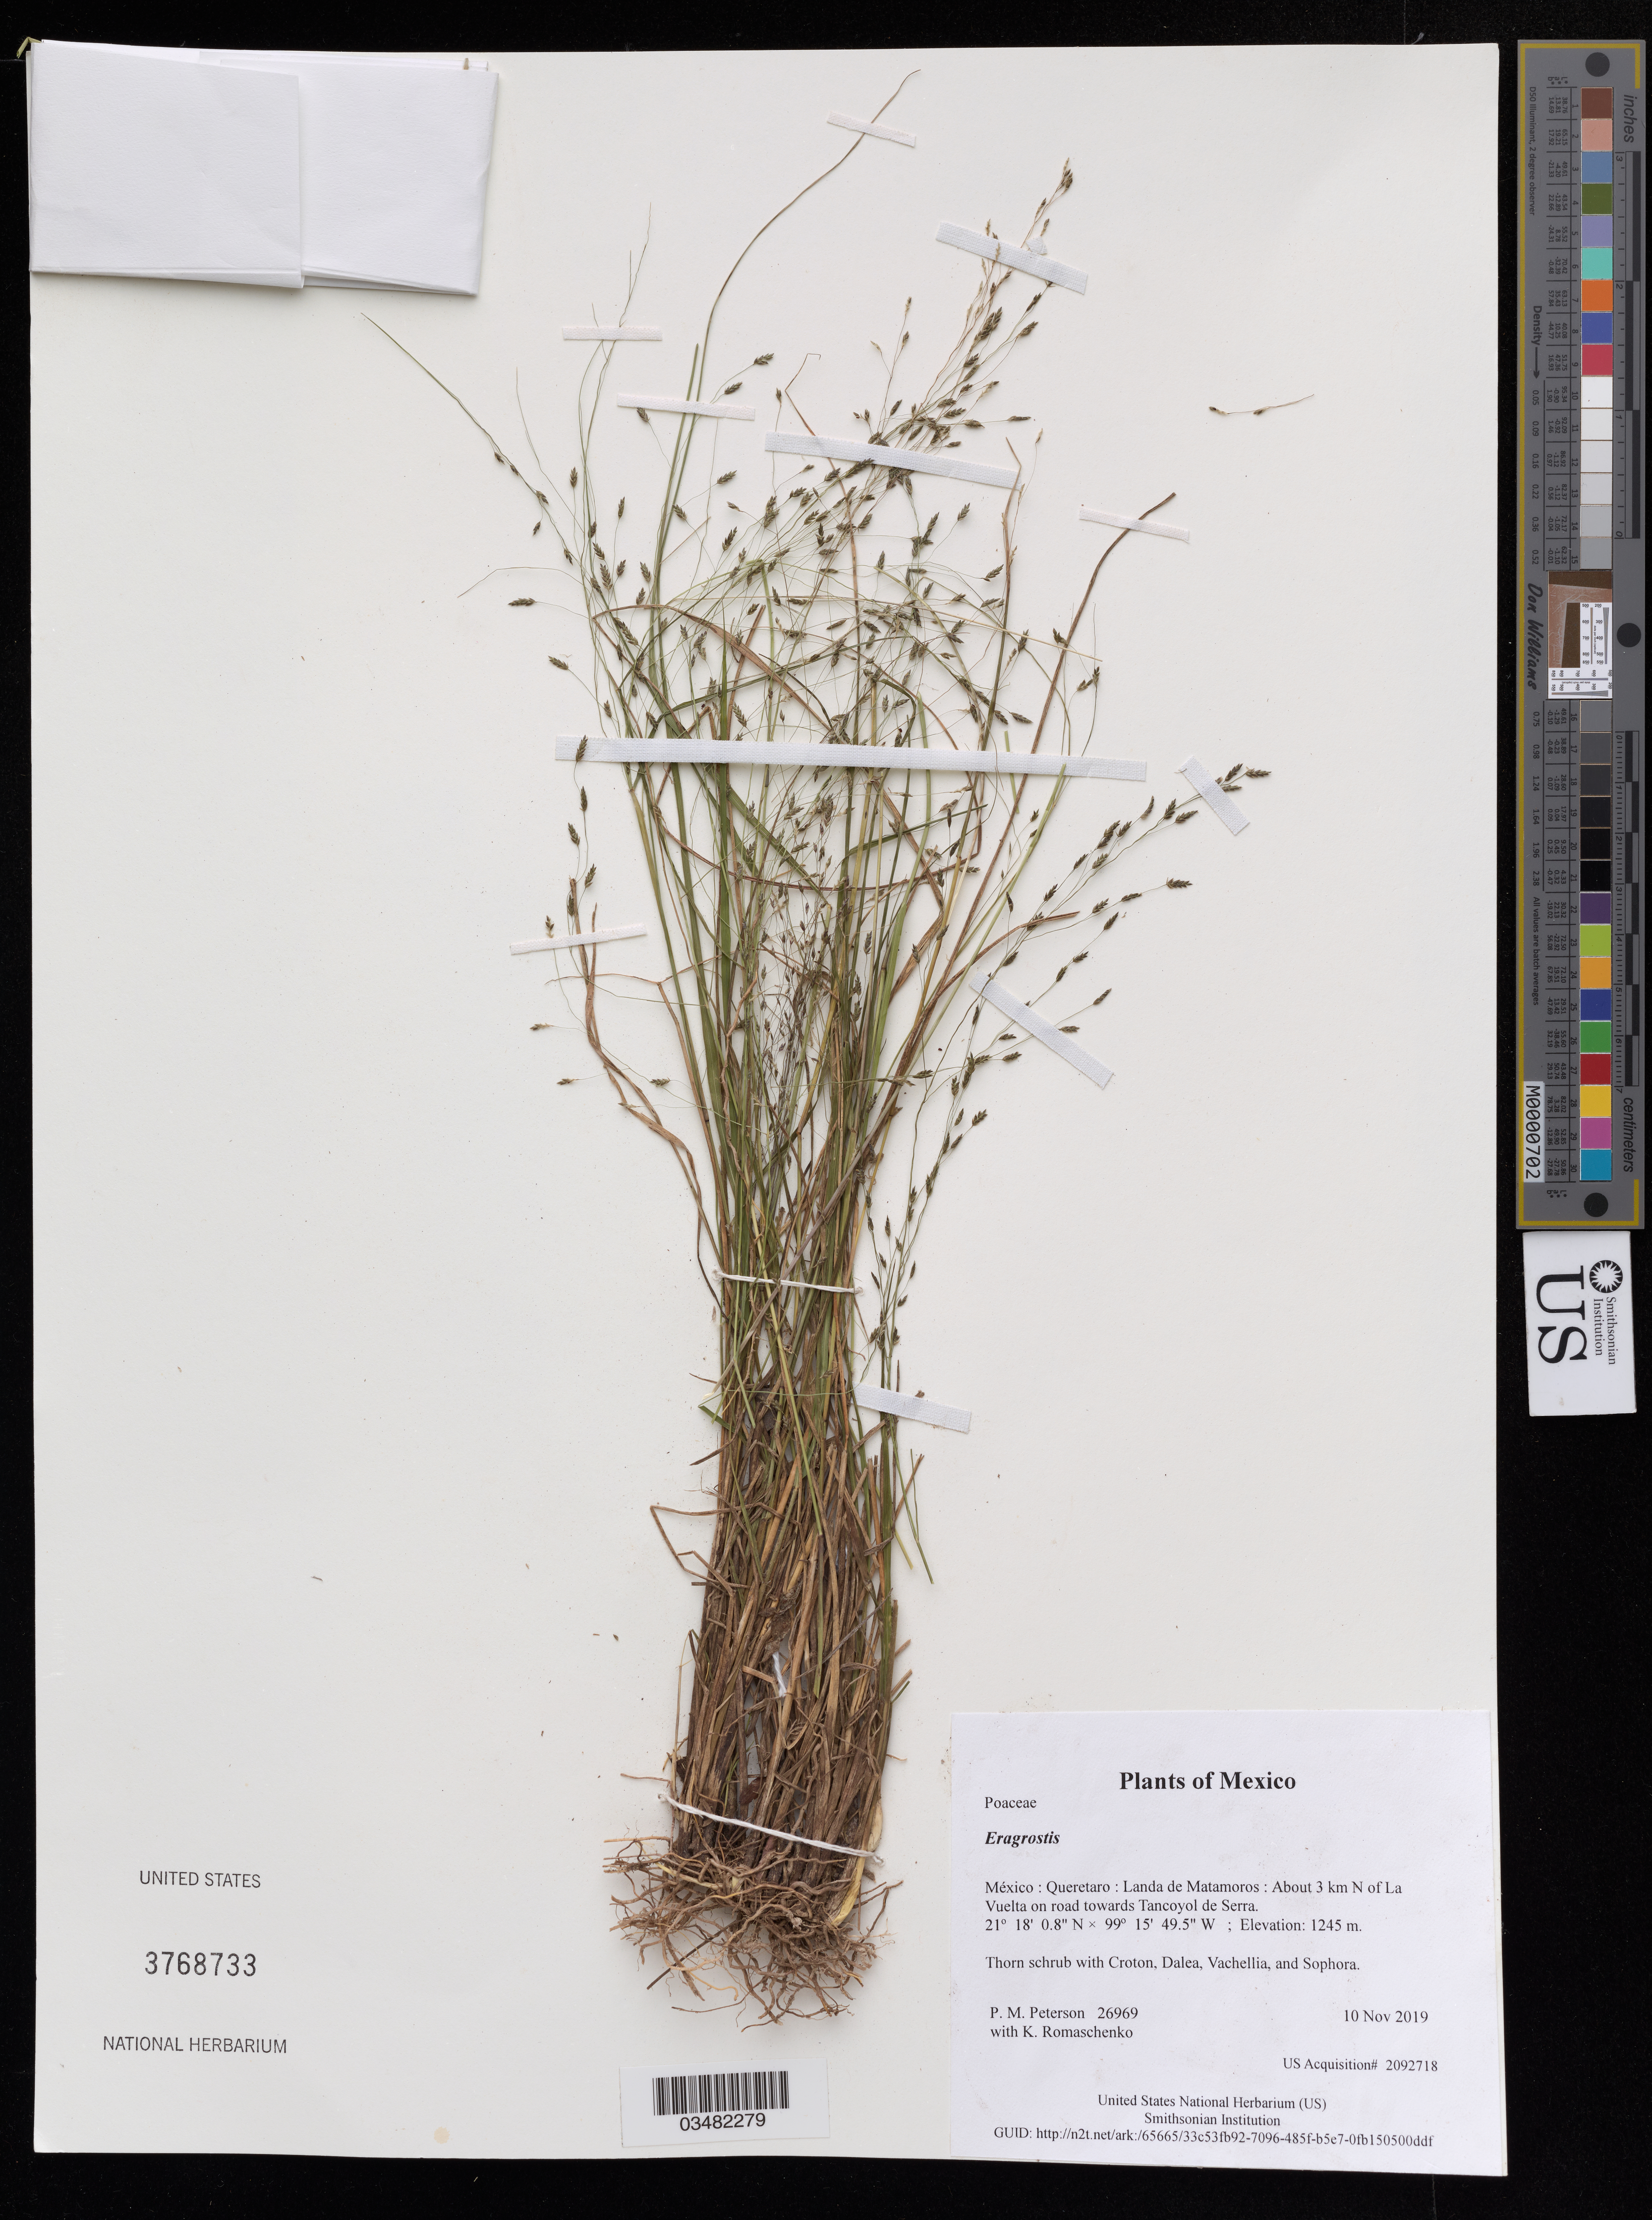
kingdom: Plantae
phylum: Tracheophyta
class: Liliopsida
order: Poales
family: Poaceae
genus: Eragrostis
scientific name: Eragrostis sp.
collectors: P. M. Peterson & K. Romaschenko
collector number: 26969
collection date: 2019-11-10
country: México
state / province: Queretaro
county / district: Landa de Matamoros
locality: About 3 km N of La Vuelta on road towards Tancoyol de Serra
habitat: Thorn schrub with Croton, Dalea, Vachellia, and Sophora.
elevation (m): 1245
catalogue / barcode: US 3768733